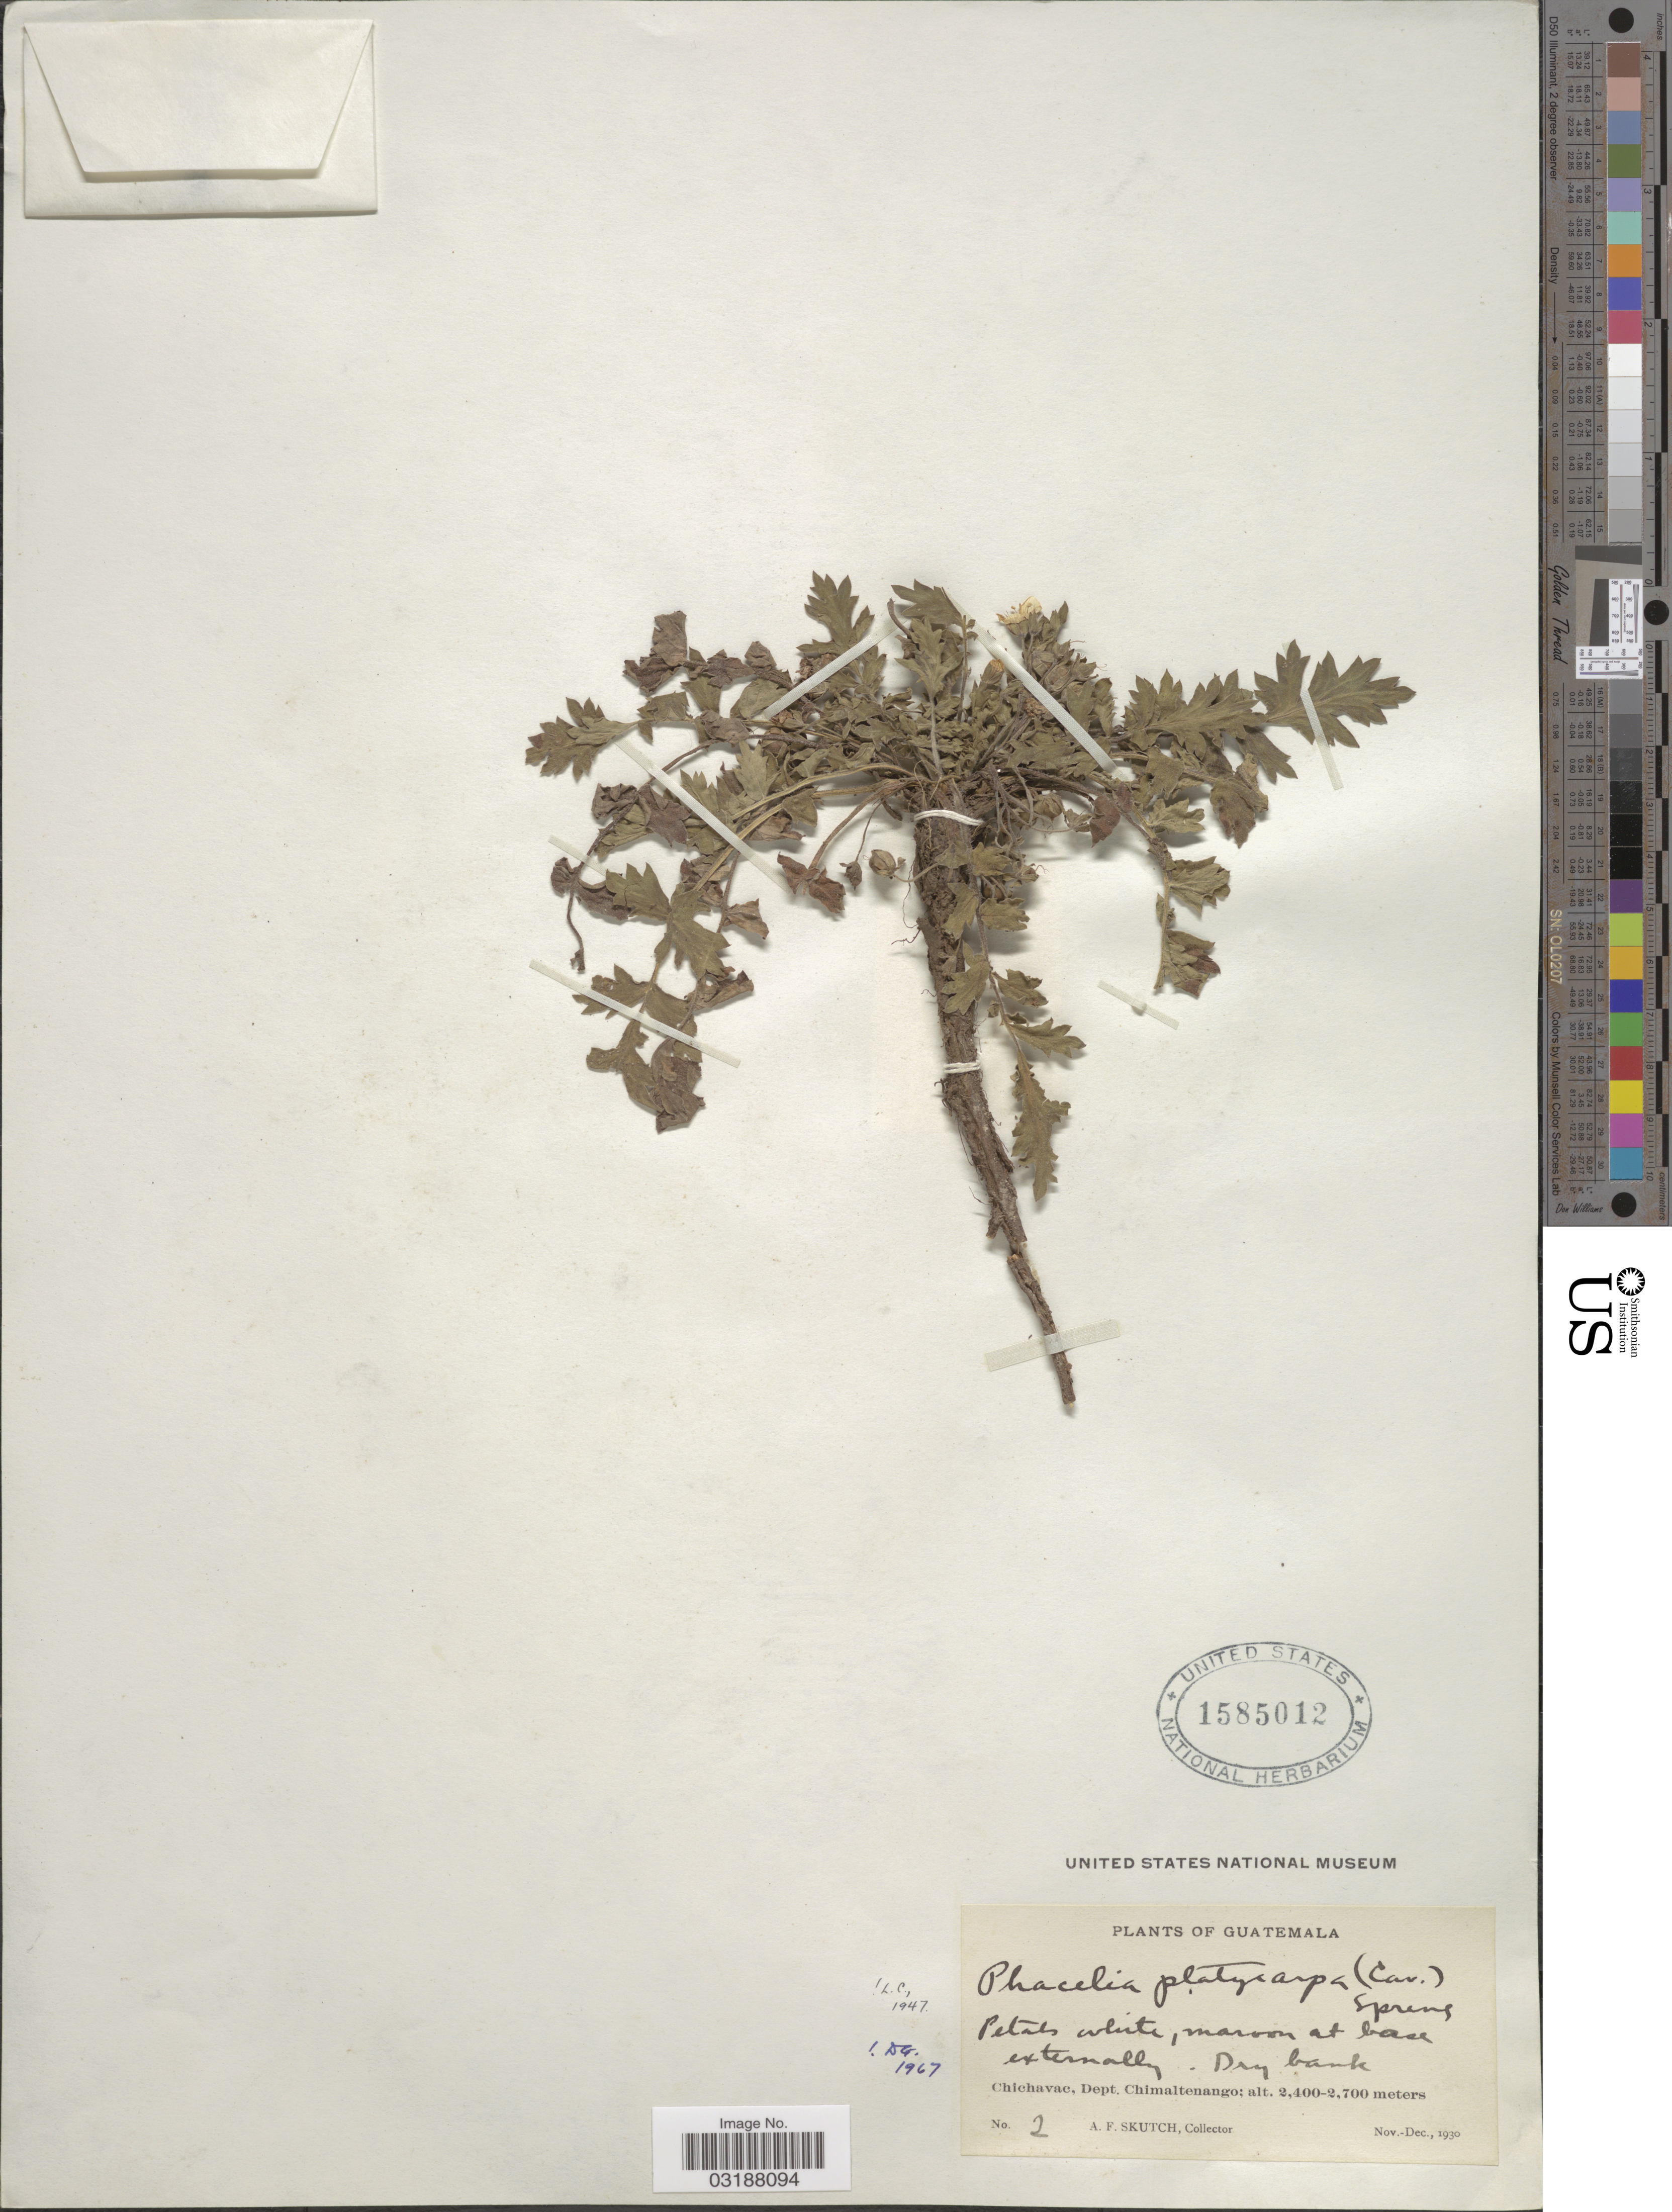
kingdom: Plantae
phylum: Tracheophyta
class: Magnoliopsida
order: Boraginales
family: Hydrophyllaceae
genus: Phacelia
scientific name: Phacelia platycarpa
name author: (Cav.) Spreng.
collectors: A. F. Skutch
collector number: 2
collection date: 1930-11/1930-12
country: Guatemala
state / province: Chimaltenango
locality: Chichavac, Dept. Chimaltenango.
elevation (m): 2400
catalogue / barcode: US 1585012